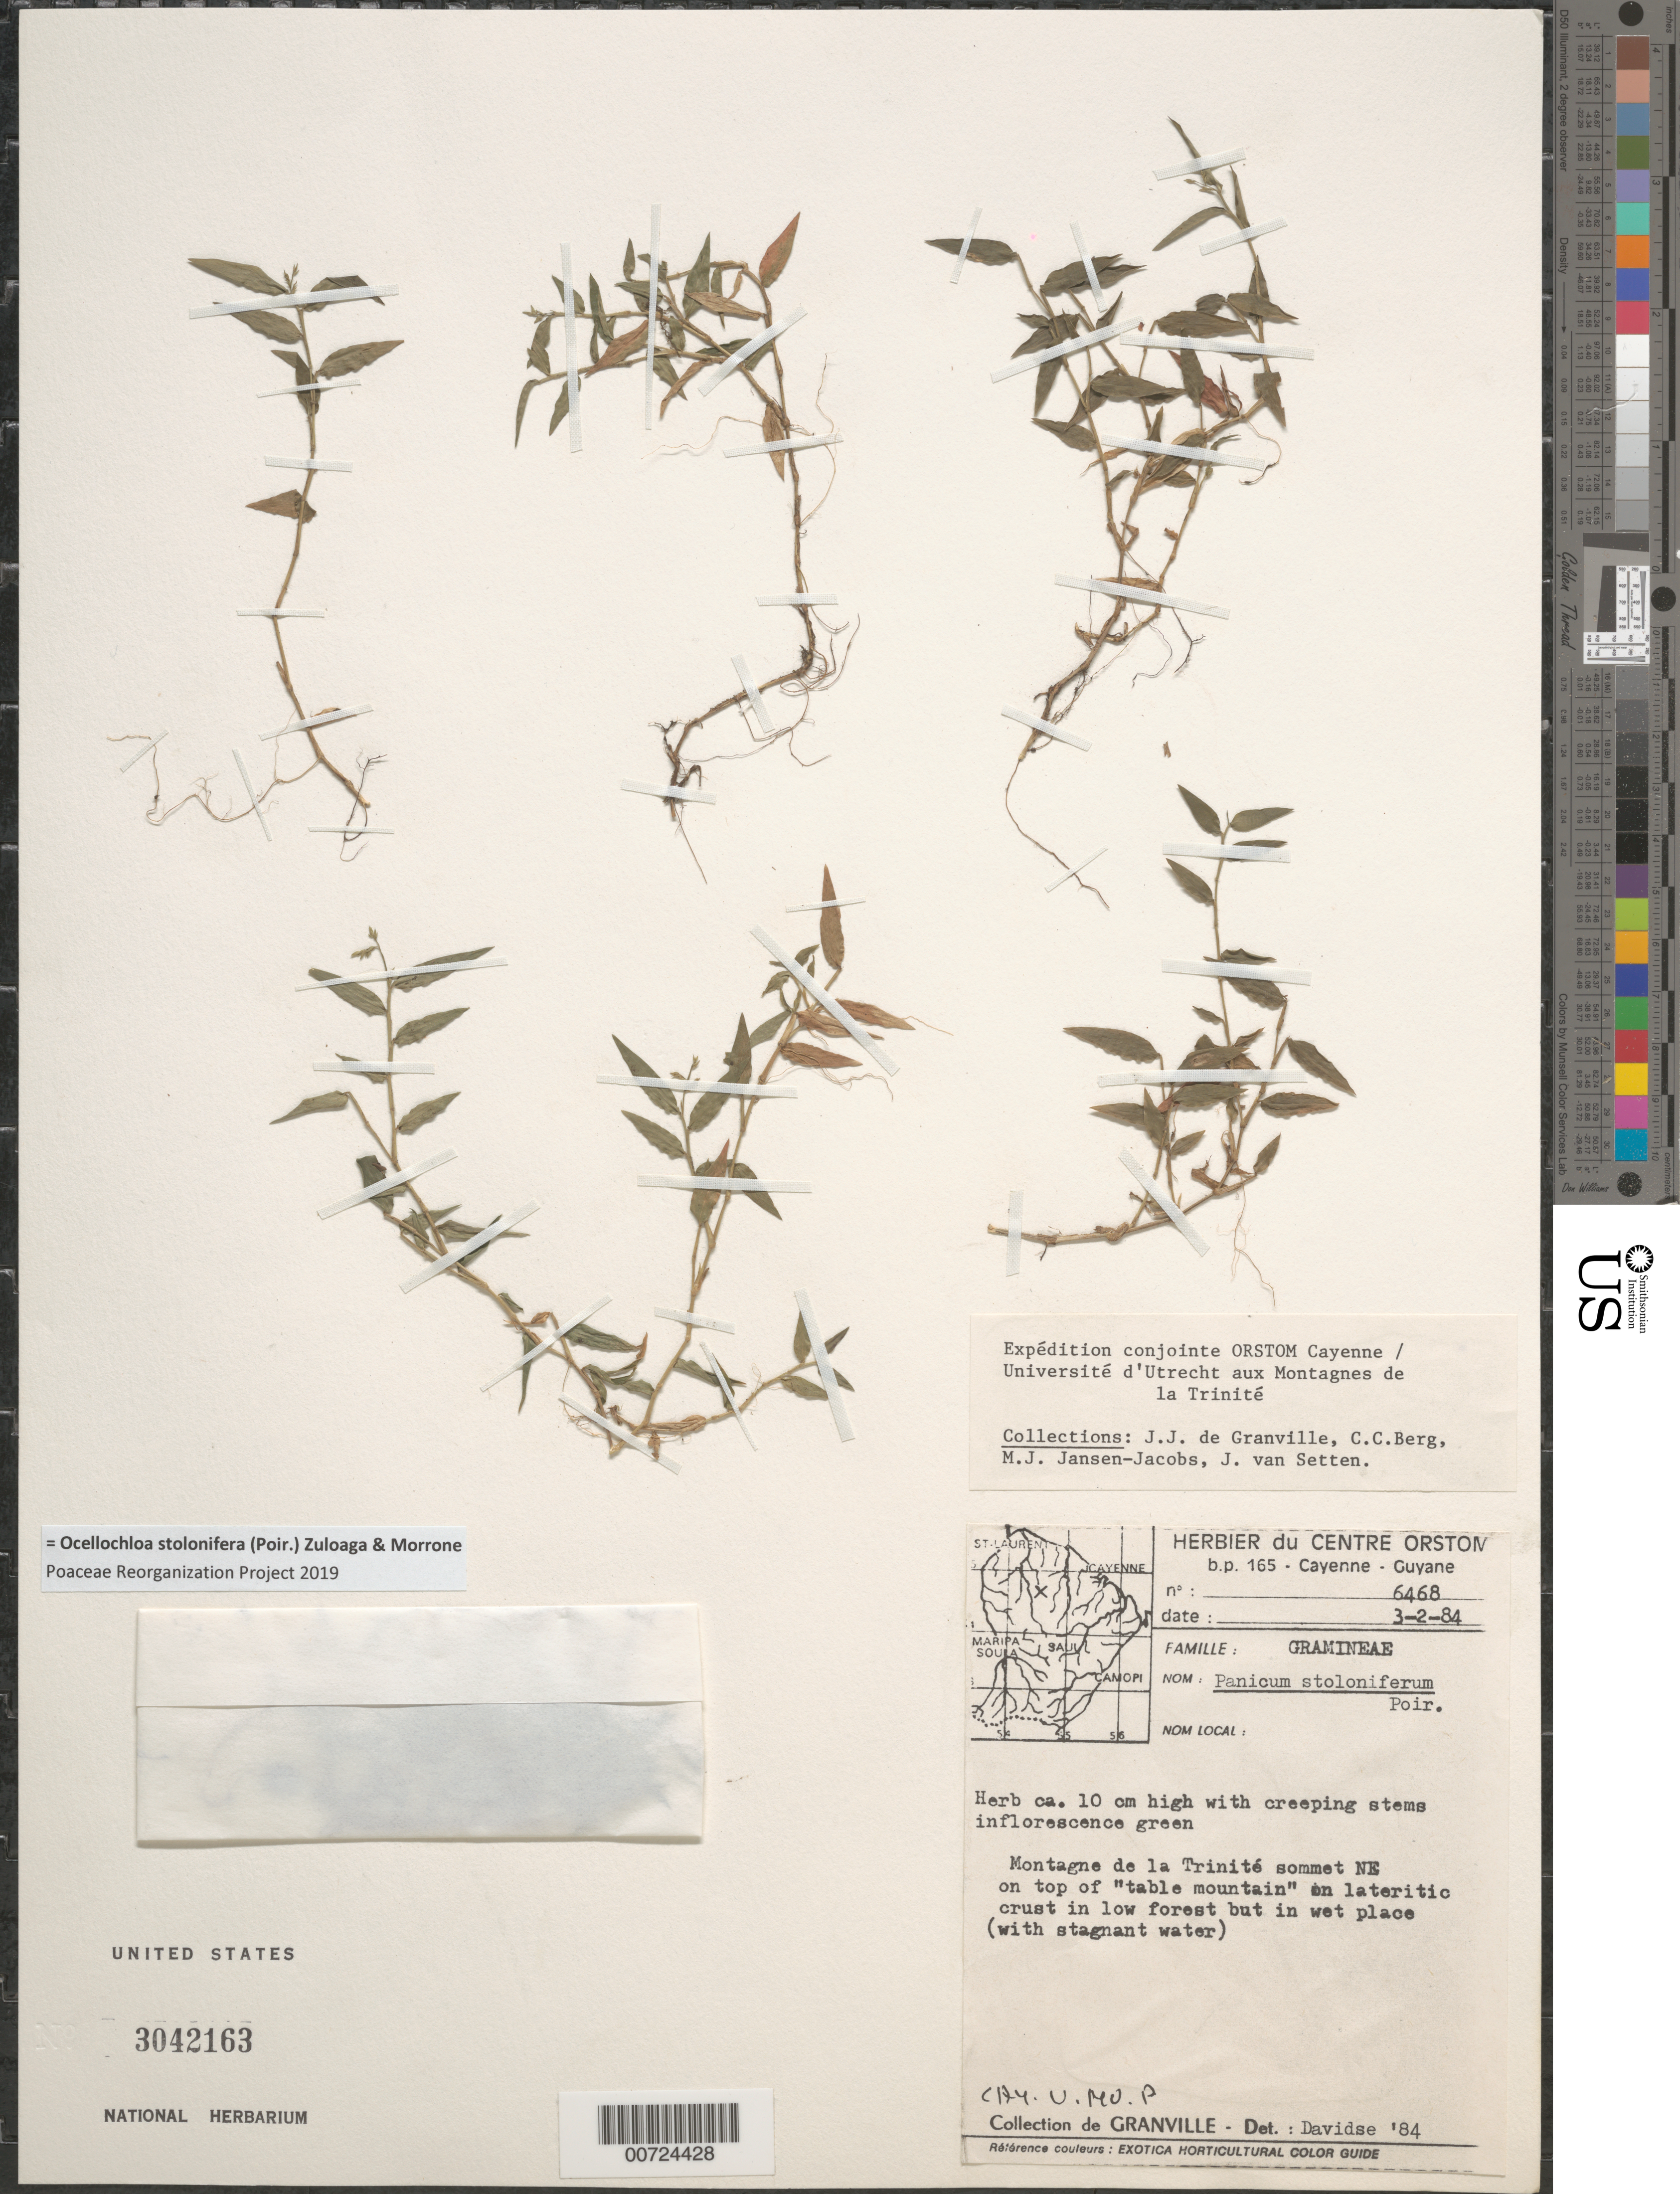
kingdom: Plantae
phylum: Tracheophyta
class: Liliopsida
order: Poales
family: Poaceae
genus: Panicum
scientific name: Panicum stoloniferum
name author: Poir.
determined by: Davidse, Gerrit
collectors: J.-J. de Granville, C. C. Berg, M. J. Jansen-Jacobs & J. van Setten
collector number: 6468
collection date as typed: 3-Feb-84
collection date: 1984-02-03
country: French Guiana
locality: Montagnes de la Trinité, sommet NE, on top of "Table Mountain"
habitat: Low forest on lateritic crust, but in wet place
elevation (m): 600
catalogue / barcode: US 3042163